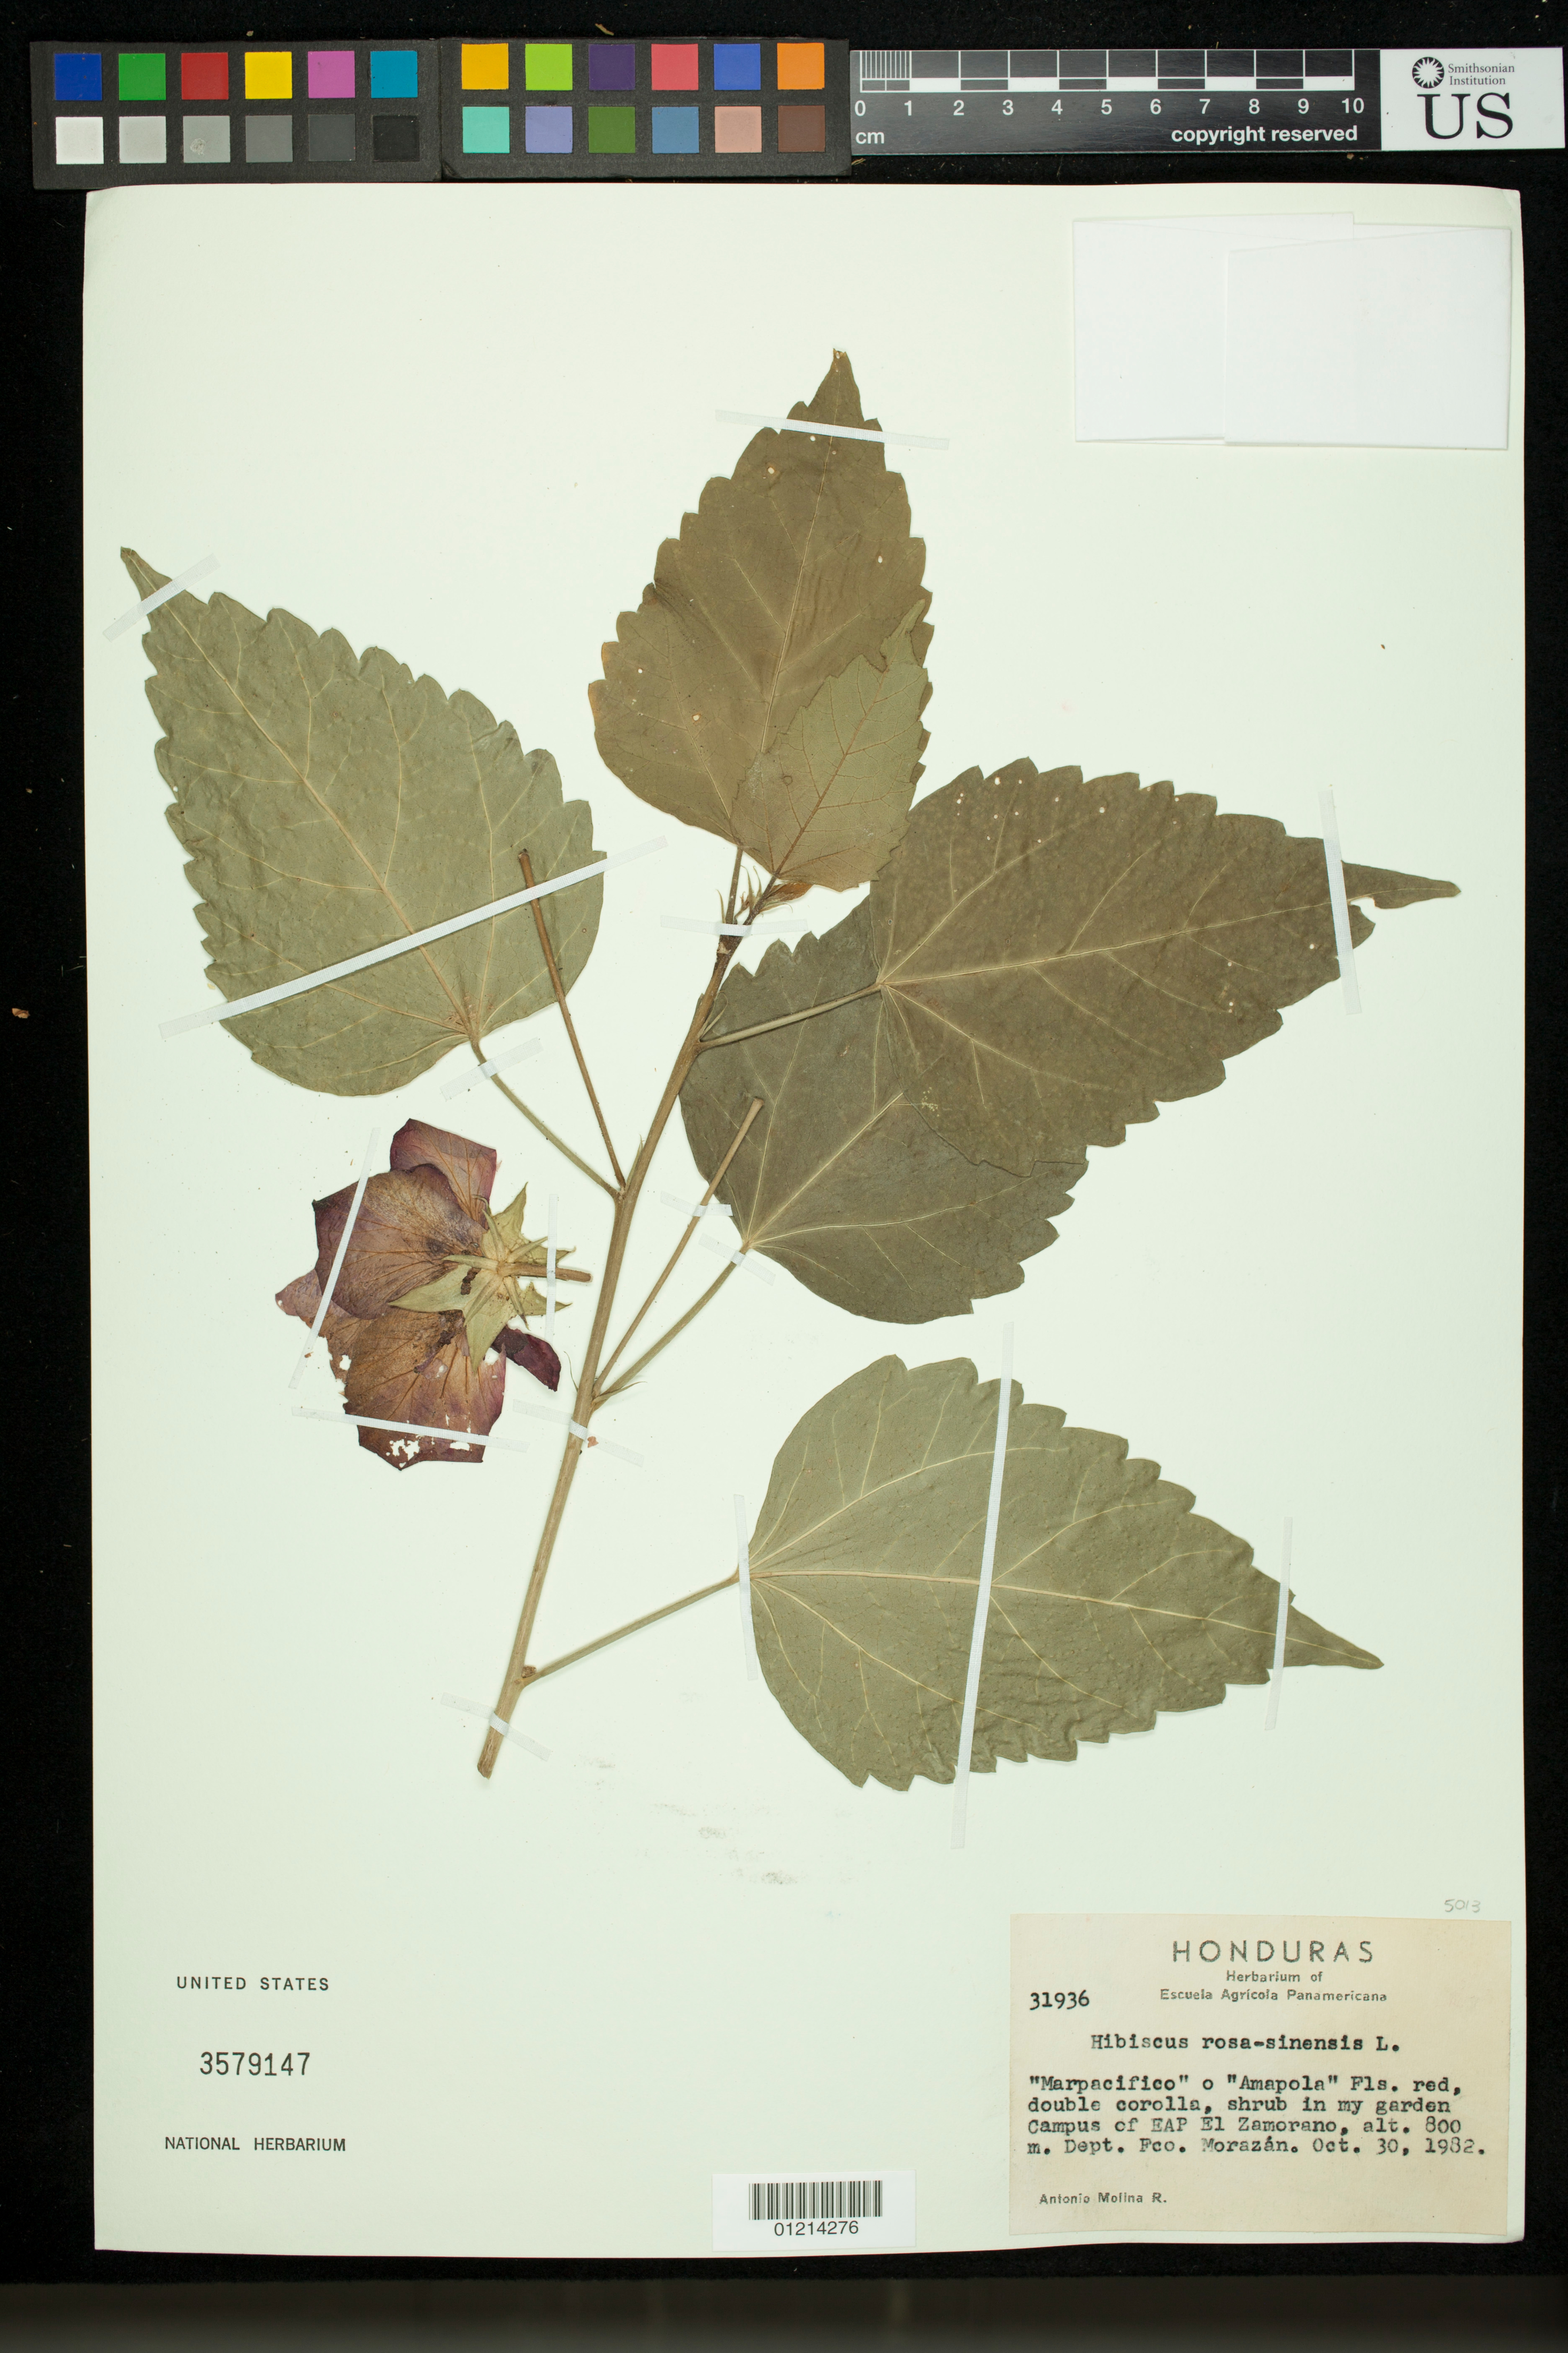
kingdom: Plantae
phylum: Tracheophyta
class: Magnoliopsida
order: Malvales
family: Malvaceae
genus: Hibiscus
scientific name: Hibiscus rosa-sinensis var. rosa-sinensis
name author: L.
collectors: A. Molina R.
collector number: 31936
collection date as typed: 10/30/1982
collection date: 1982-10-30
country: Honduras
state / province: Fco. Morazán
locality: Garden, Campus of EAP El Zamorano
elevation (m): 800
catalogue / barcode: US 3579147